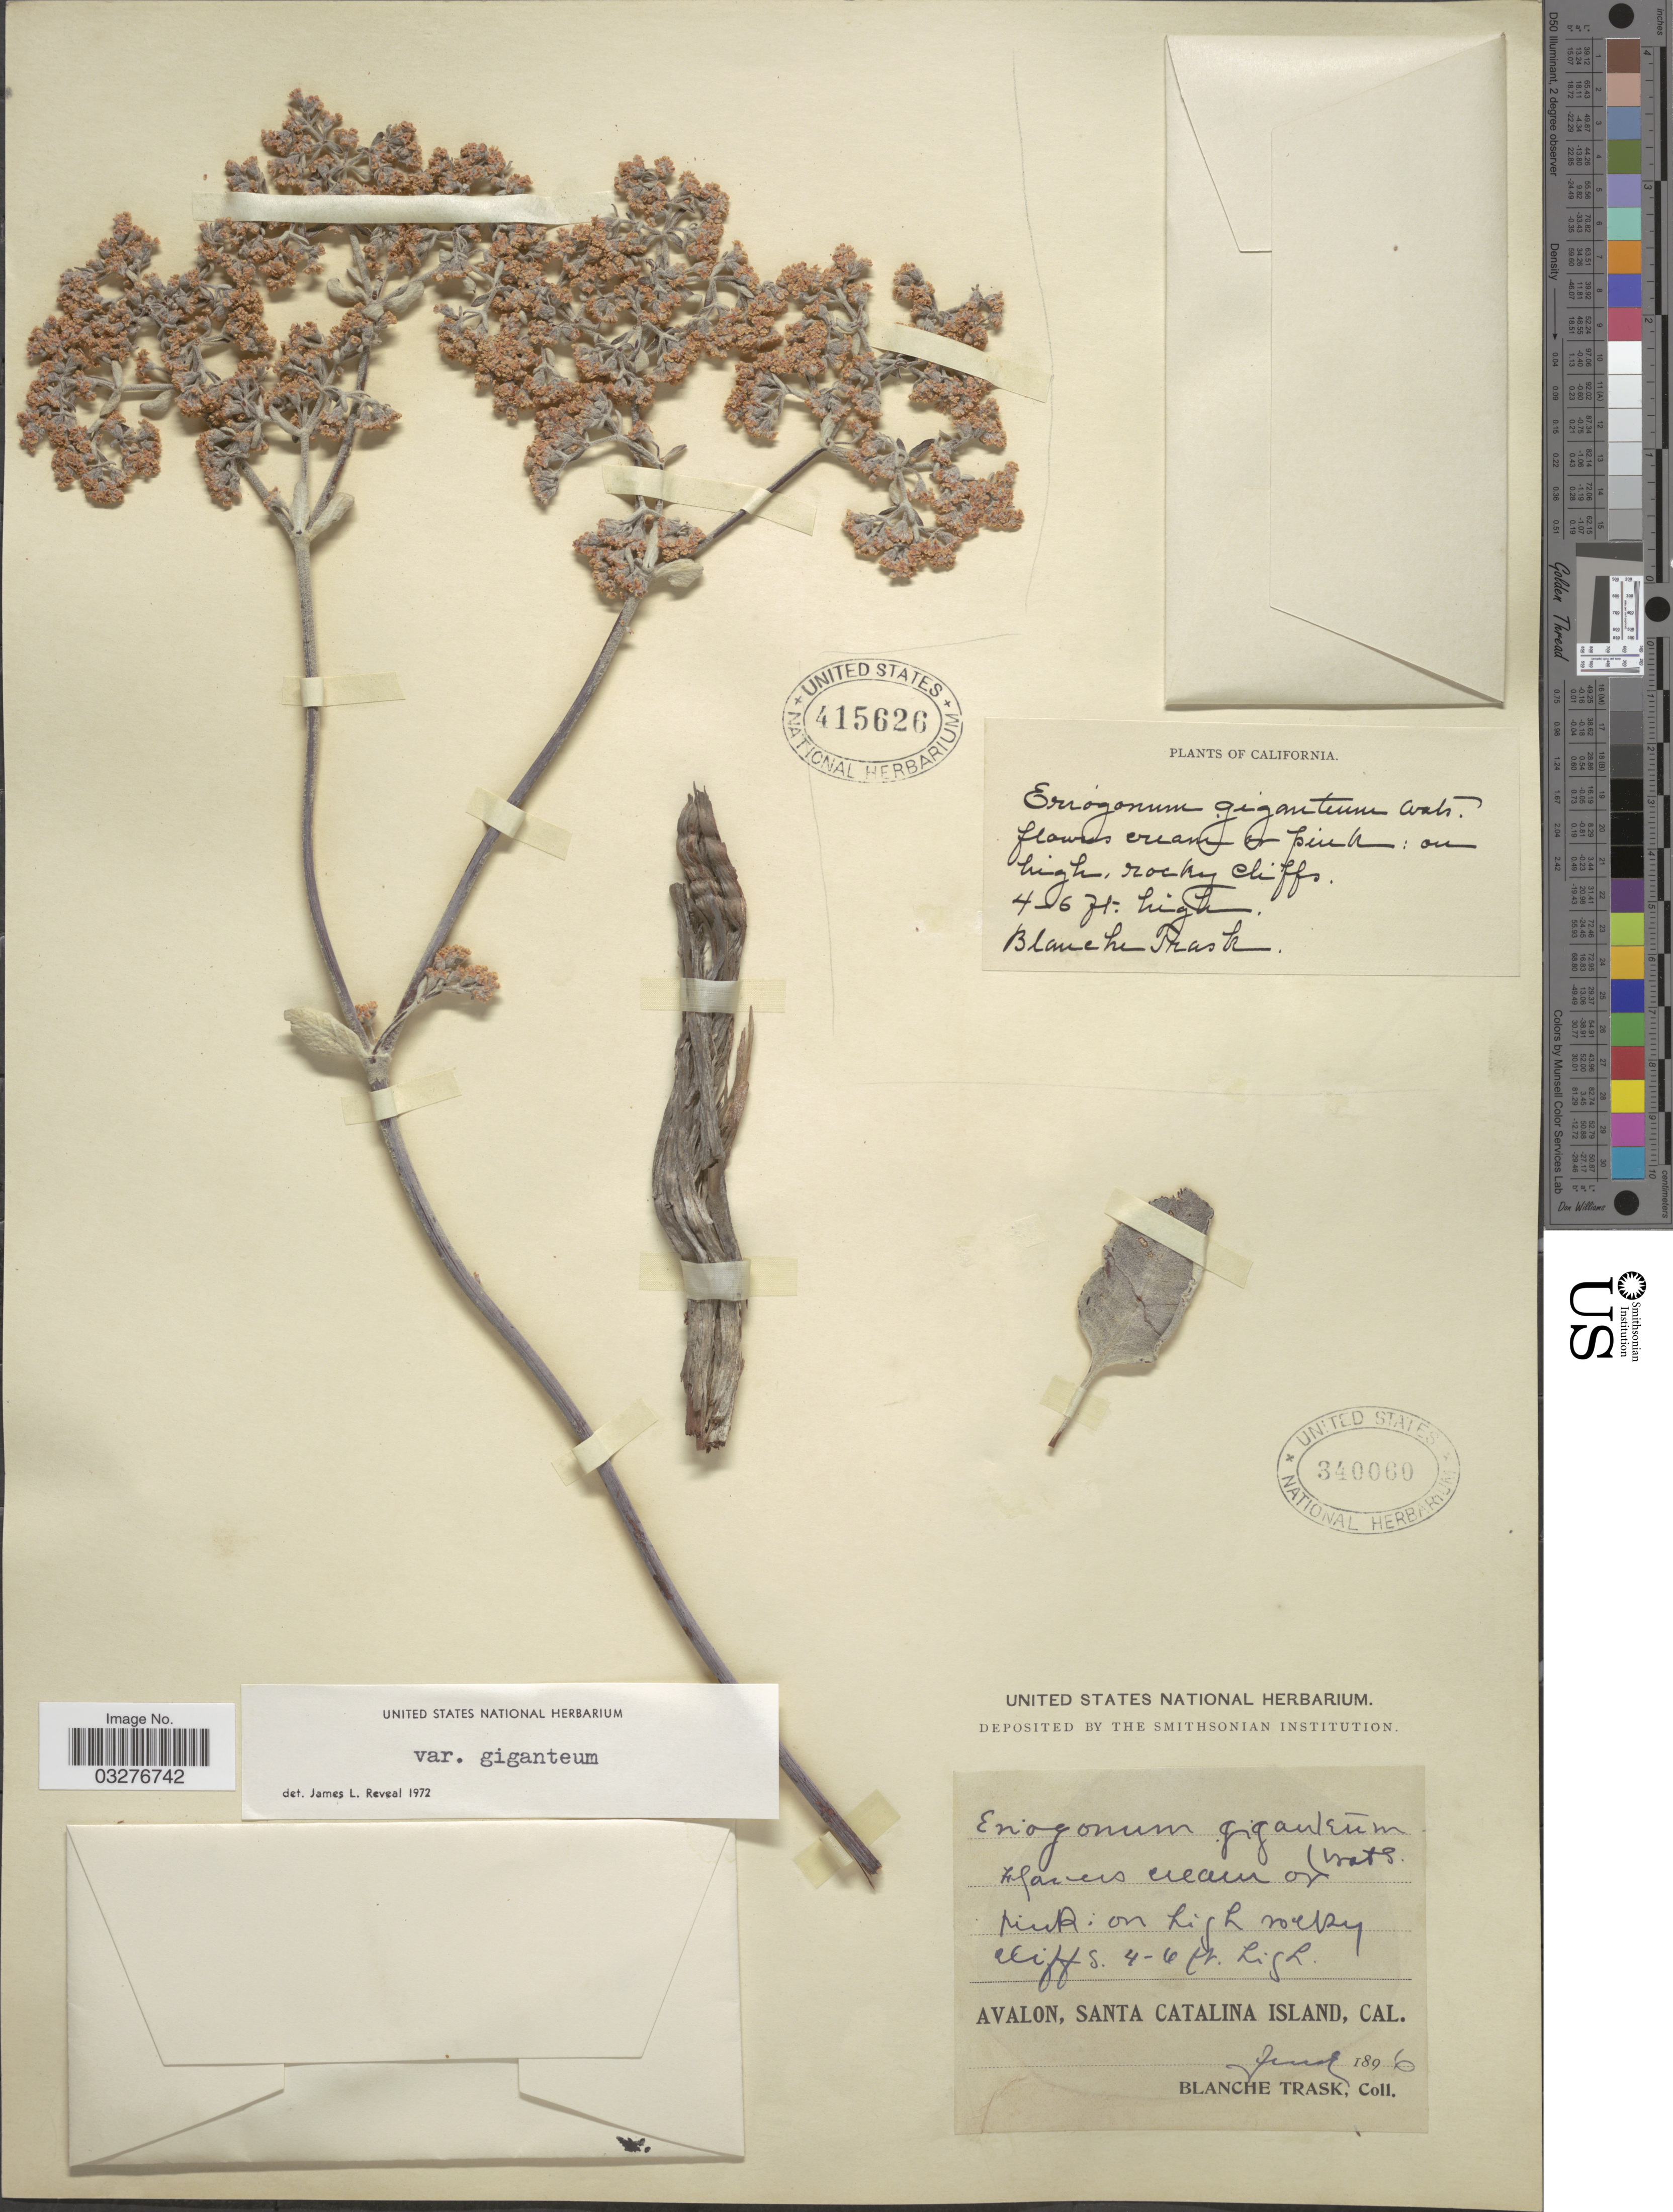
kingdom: Plantae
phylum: Tracheophyta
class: Magnoliopsida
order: Caryophyllales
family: Polygonaceae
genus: Eriogonum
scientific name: Eriogonum giganteum var. giganteum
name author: S. Watson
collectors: B. Trask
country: United States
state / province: California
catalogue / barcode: US 415626